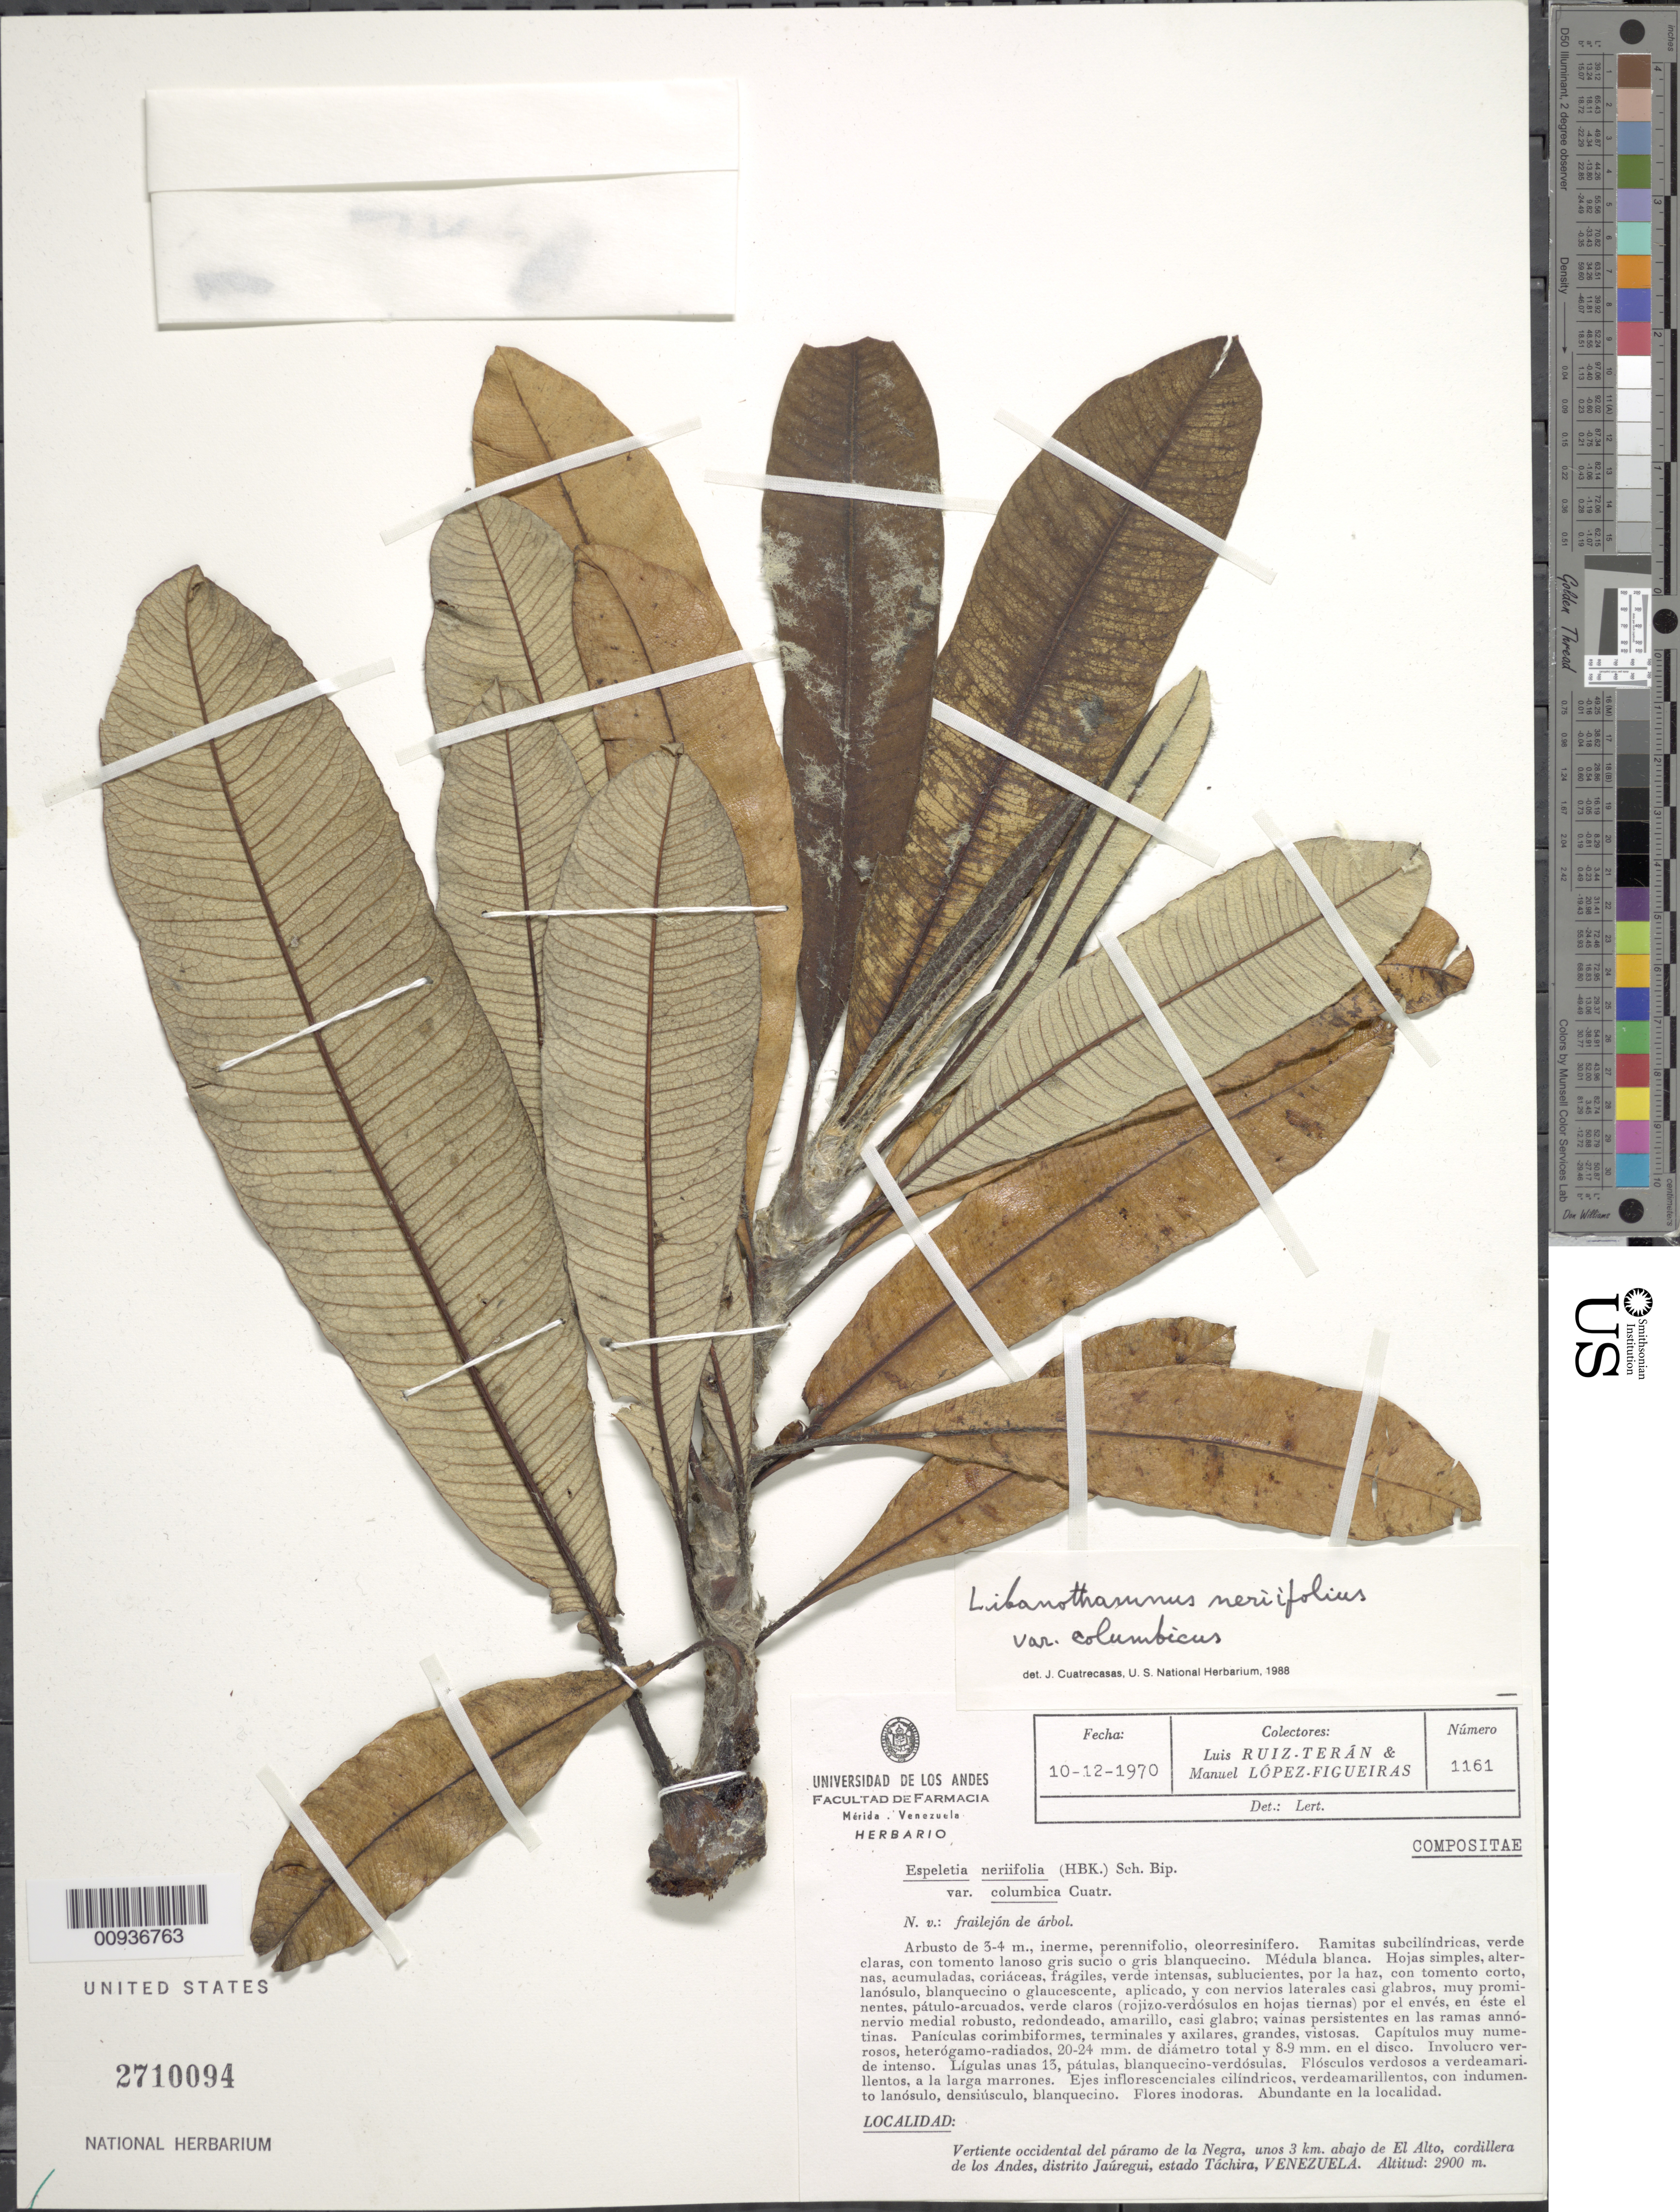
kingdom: Plantae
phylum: Tracheophyta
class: Magnoliopsida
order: Asterales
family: Asteraceae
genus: Libanothamnus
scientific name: Libanothamnus neriifolius var. columbicus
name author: (Cuatrec.) Cuatrec.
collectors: L. Teran & M. López Figueiras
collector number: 1161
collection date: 1970-12-10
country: Venezuela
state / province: Tachira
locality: Vertiente occidental del paramo de la Negra, unos 3 km abajo de El Alto, Cordillera de los Andes, Distrito Jauregui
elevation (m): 2900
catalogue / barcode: US 2710094